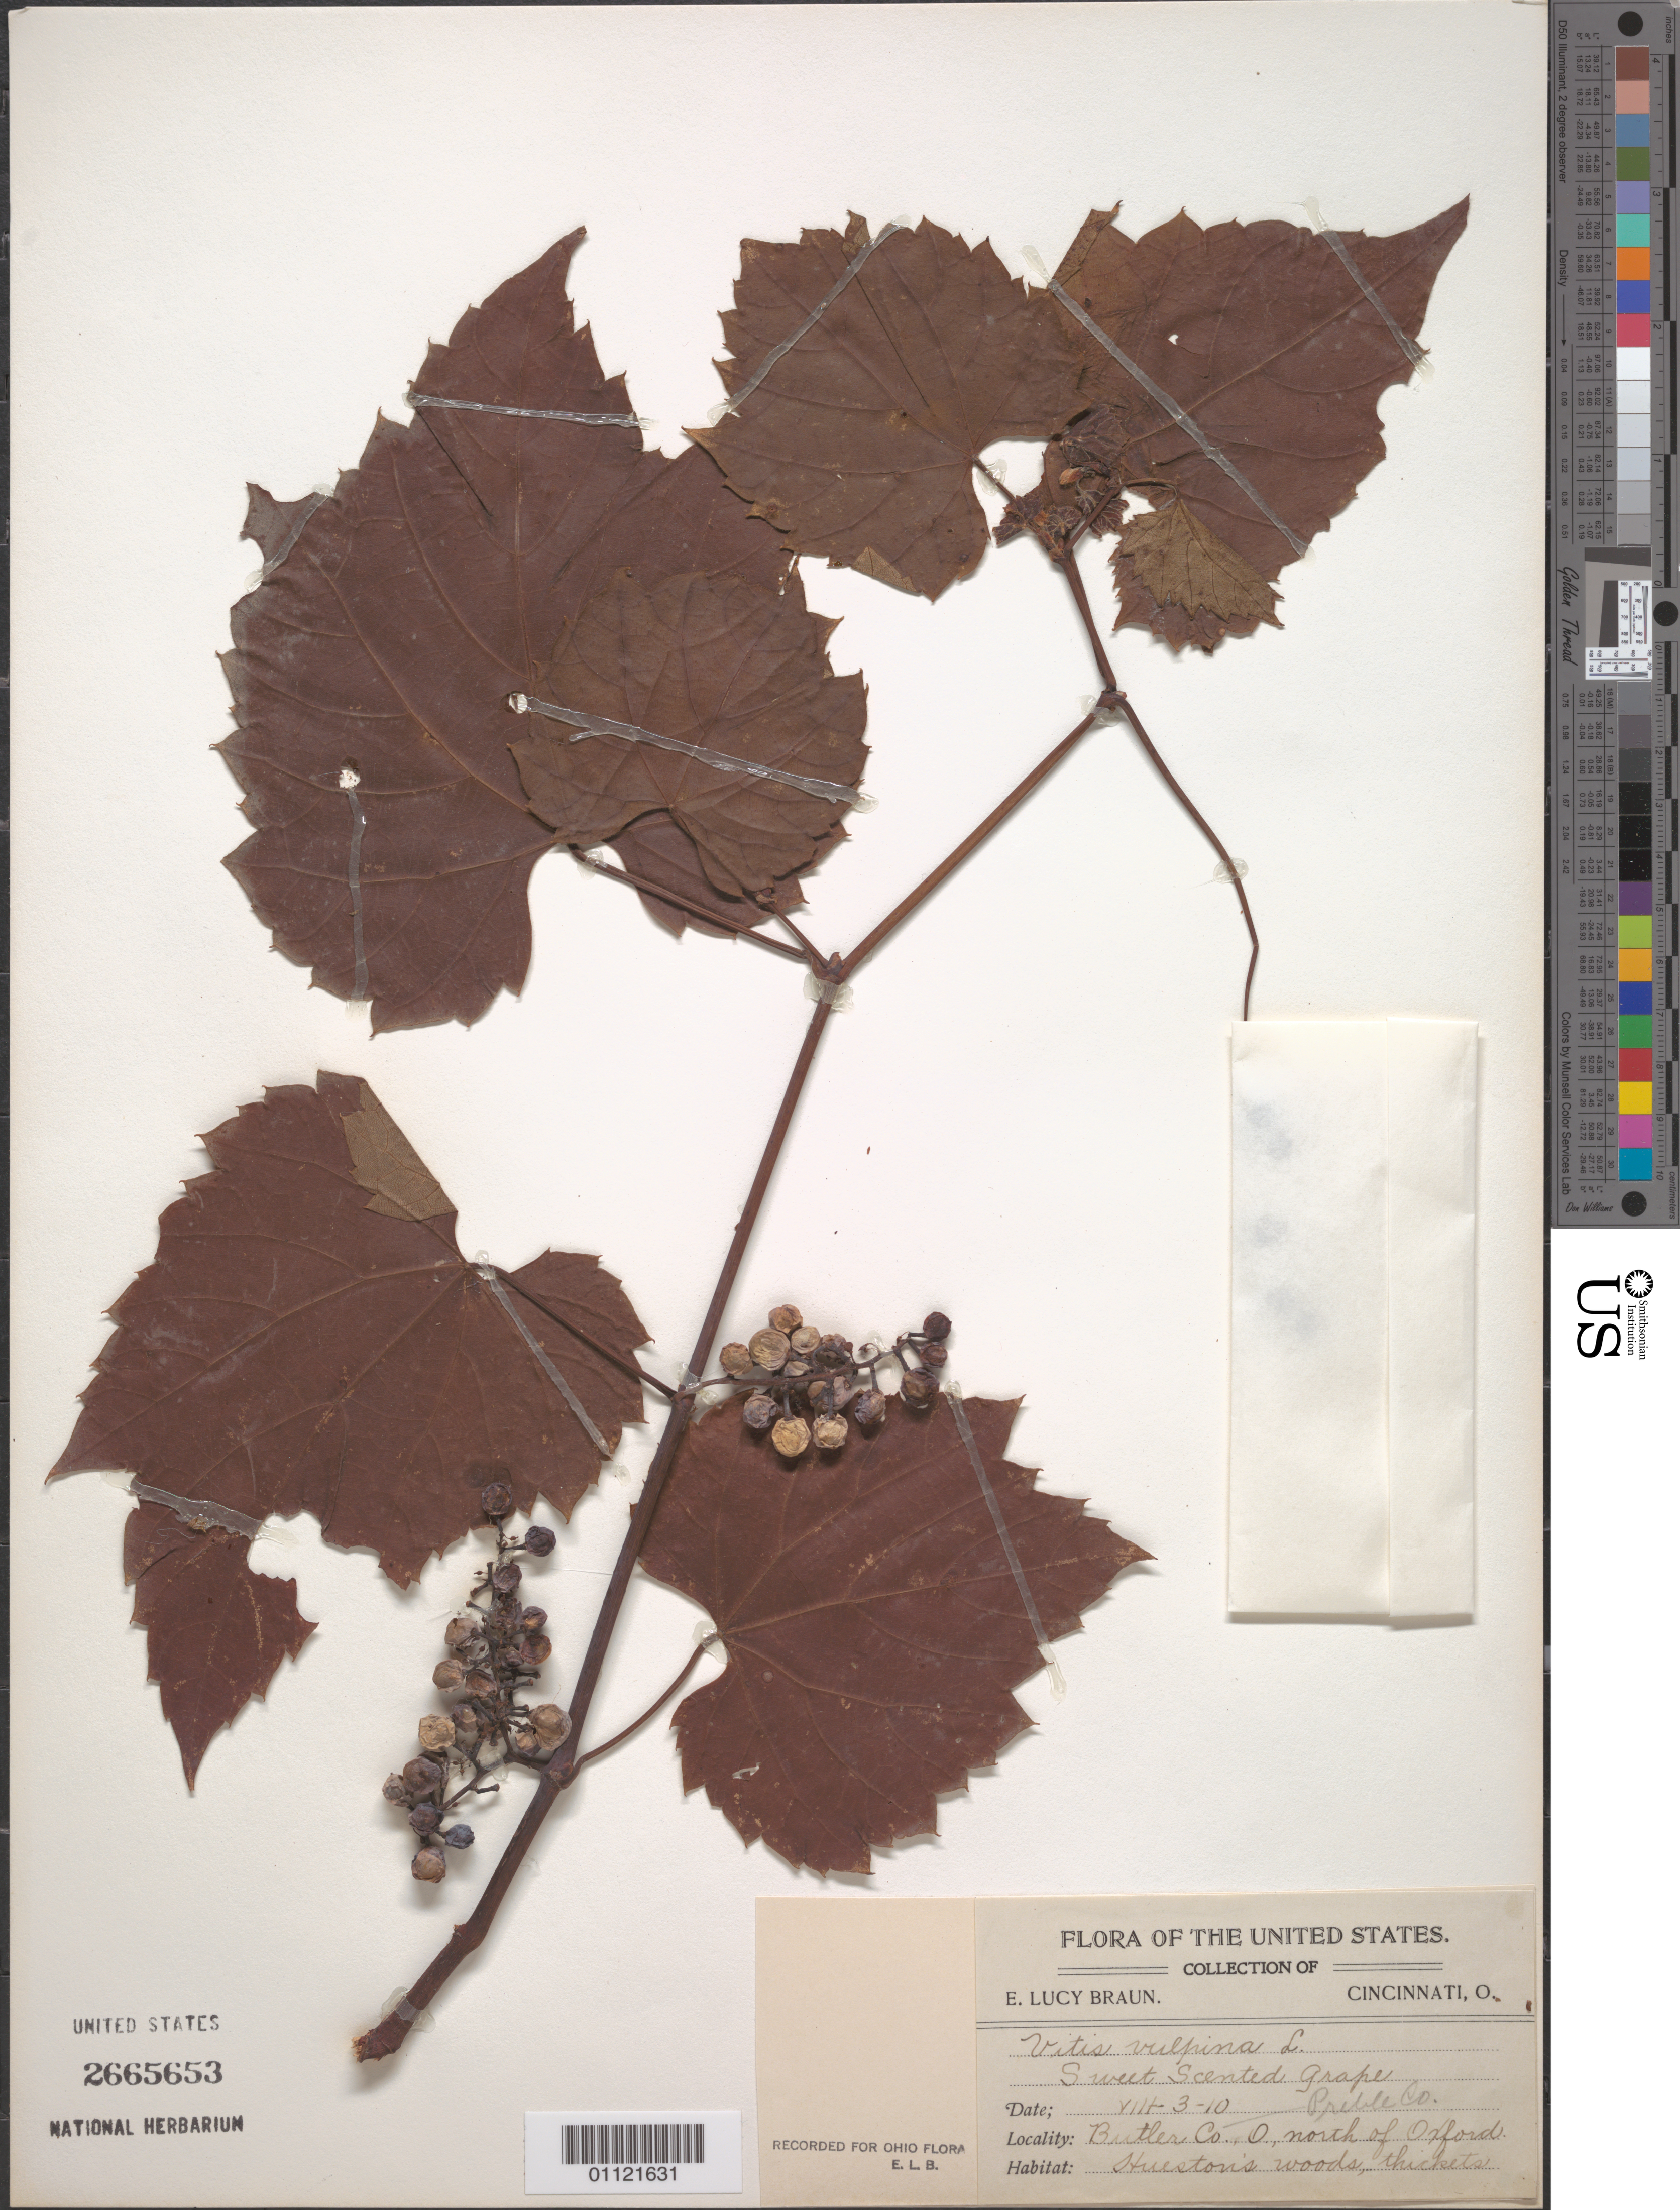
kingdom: Plantae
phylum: Tracheophyta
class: Magnoliopsida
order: Vitales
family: Vitaceae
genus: Vitis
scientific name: Vitis vulpina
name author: L.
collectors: E. L. Braun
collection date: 1910-08-03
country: United States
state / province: Ohio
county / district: Butler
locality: North of Oxford, Hueston's woods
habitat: thickets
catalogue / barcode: US 2665653